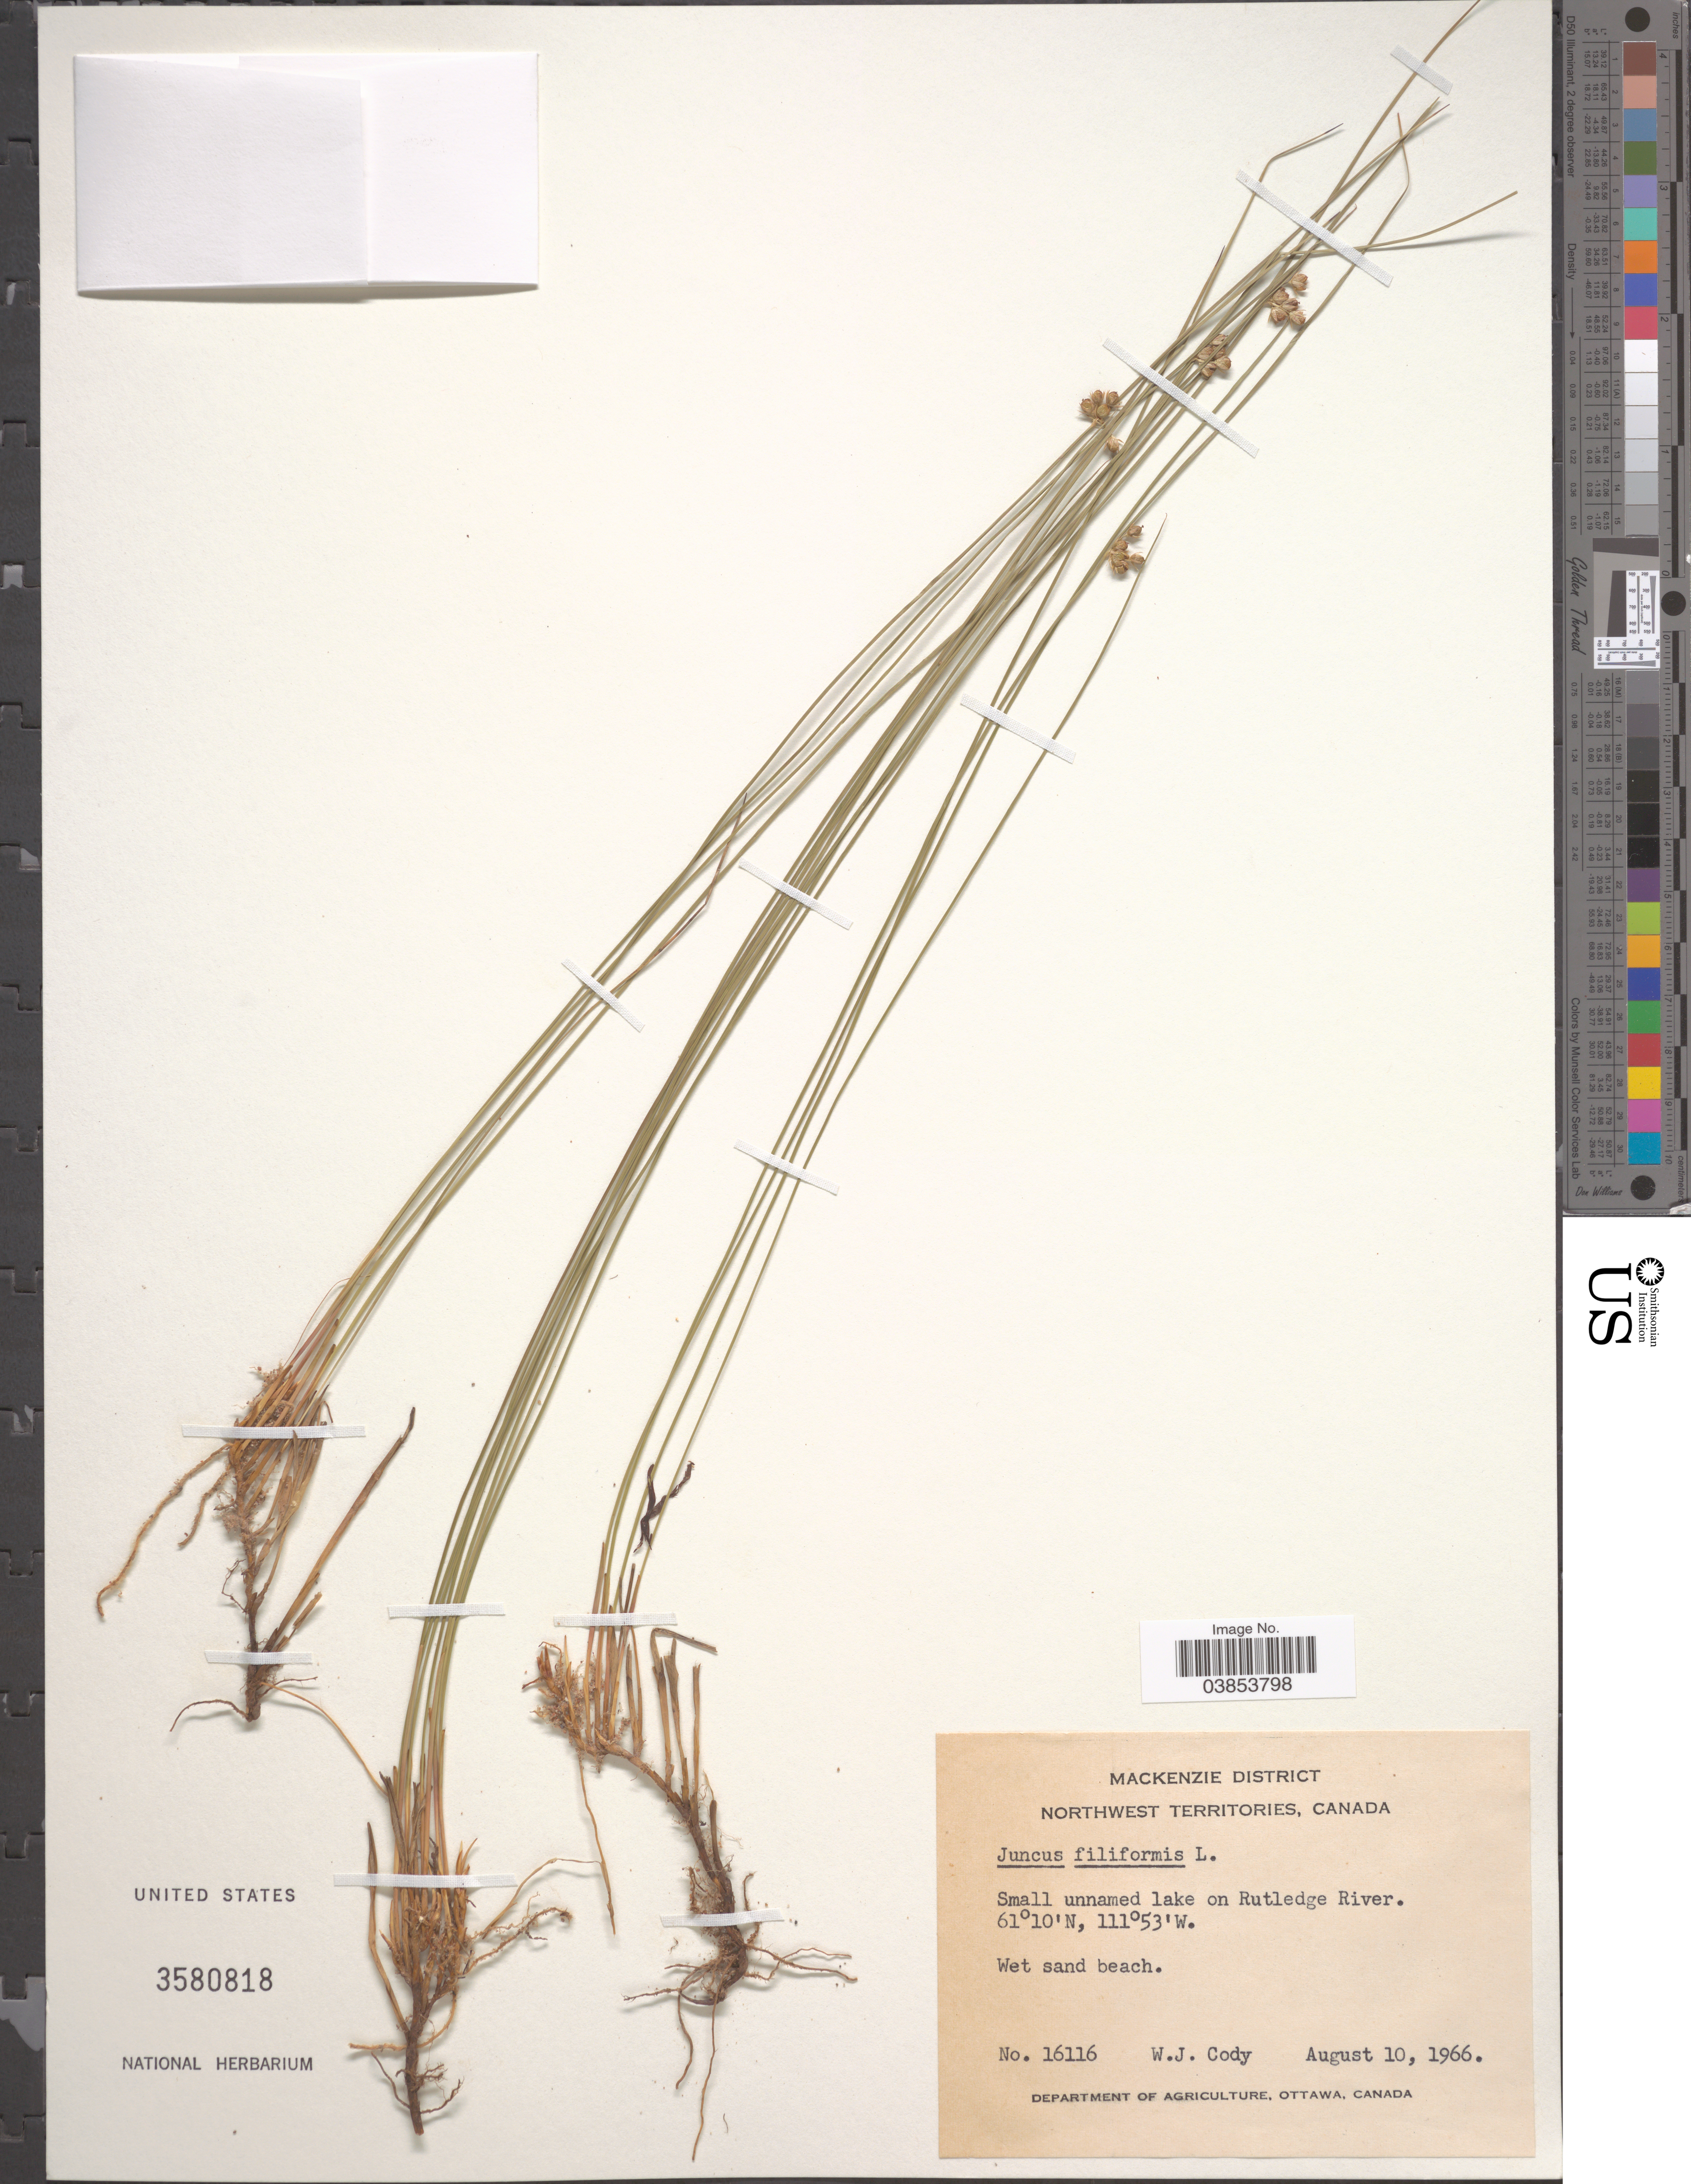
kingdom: Plantae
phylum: Tracheophyta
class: Liliopsida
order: Poales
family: Juncaceae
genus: Juncus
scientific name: Juncus filiformis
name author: L.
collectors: W. Cody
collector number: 16116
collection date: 1966-08-10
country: Canada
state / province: Northwest Territories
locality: Mackenzie District. Small unnamed lake on Rutledge River.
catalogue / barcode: US 3580818